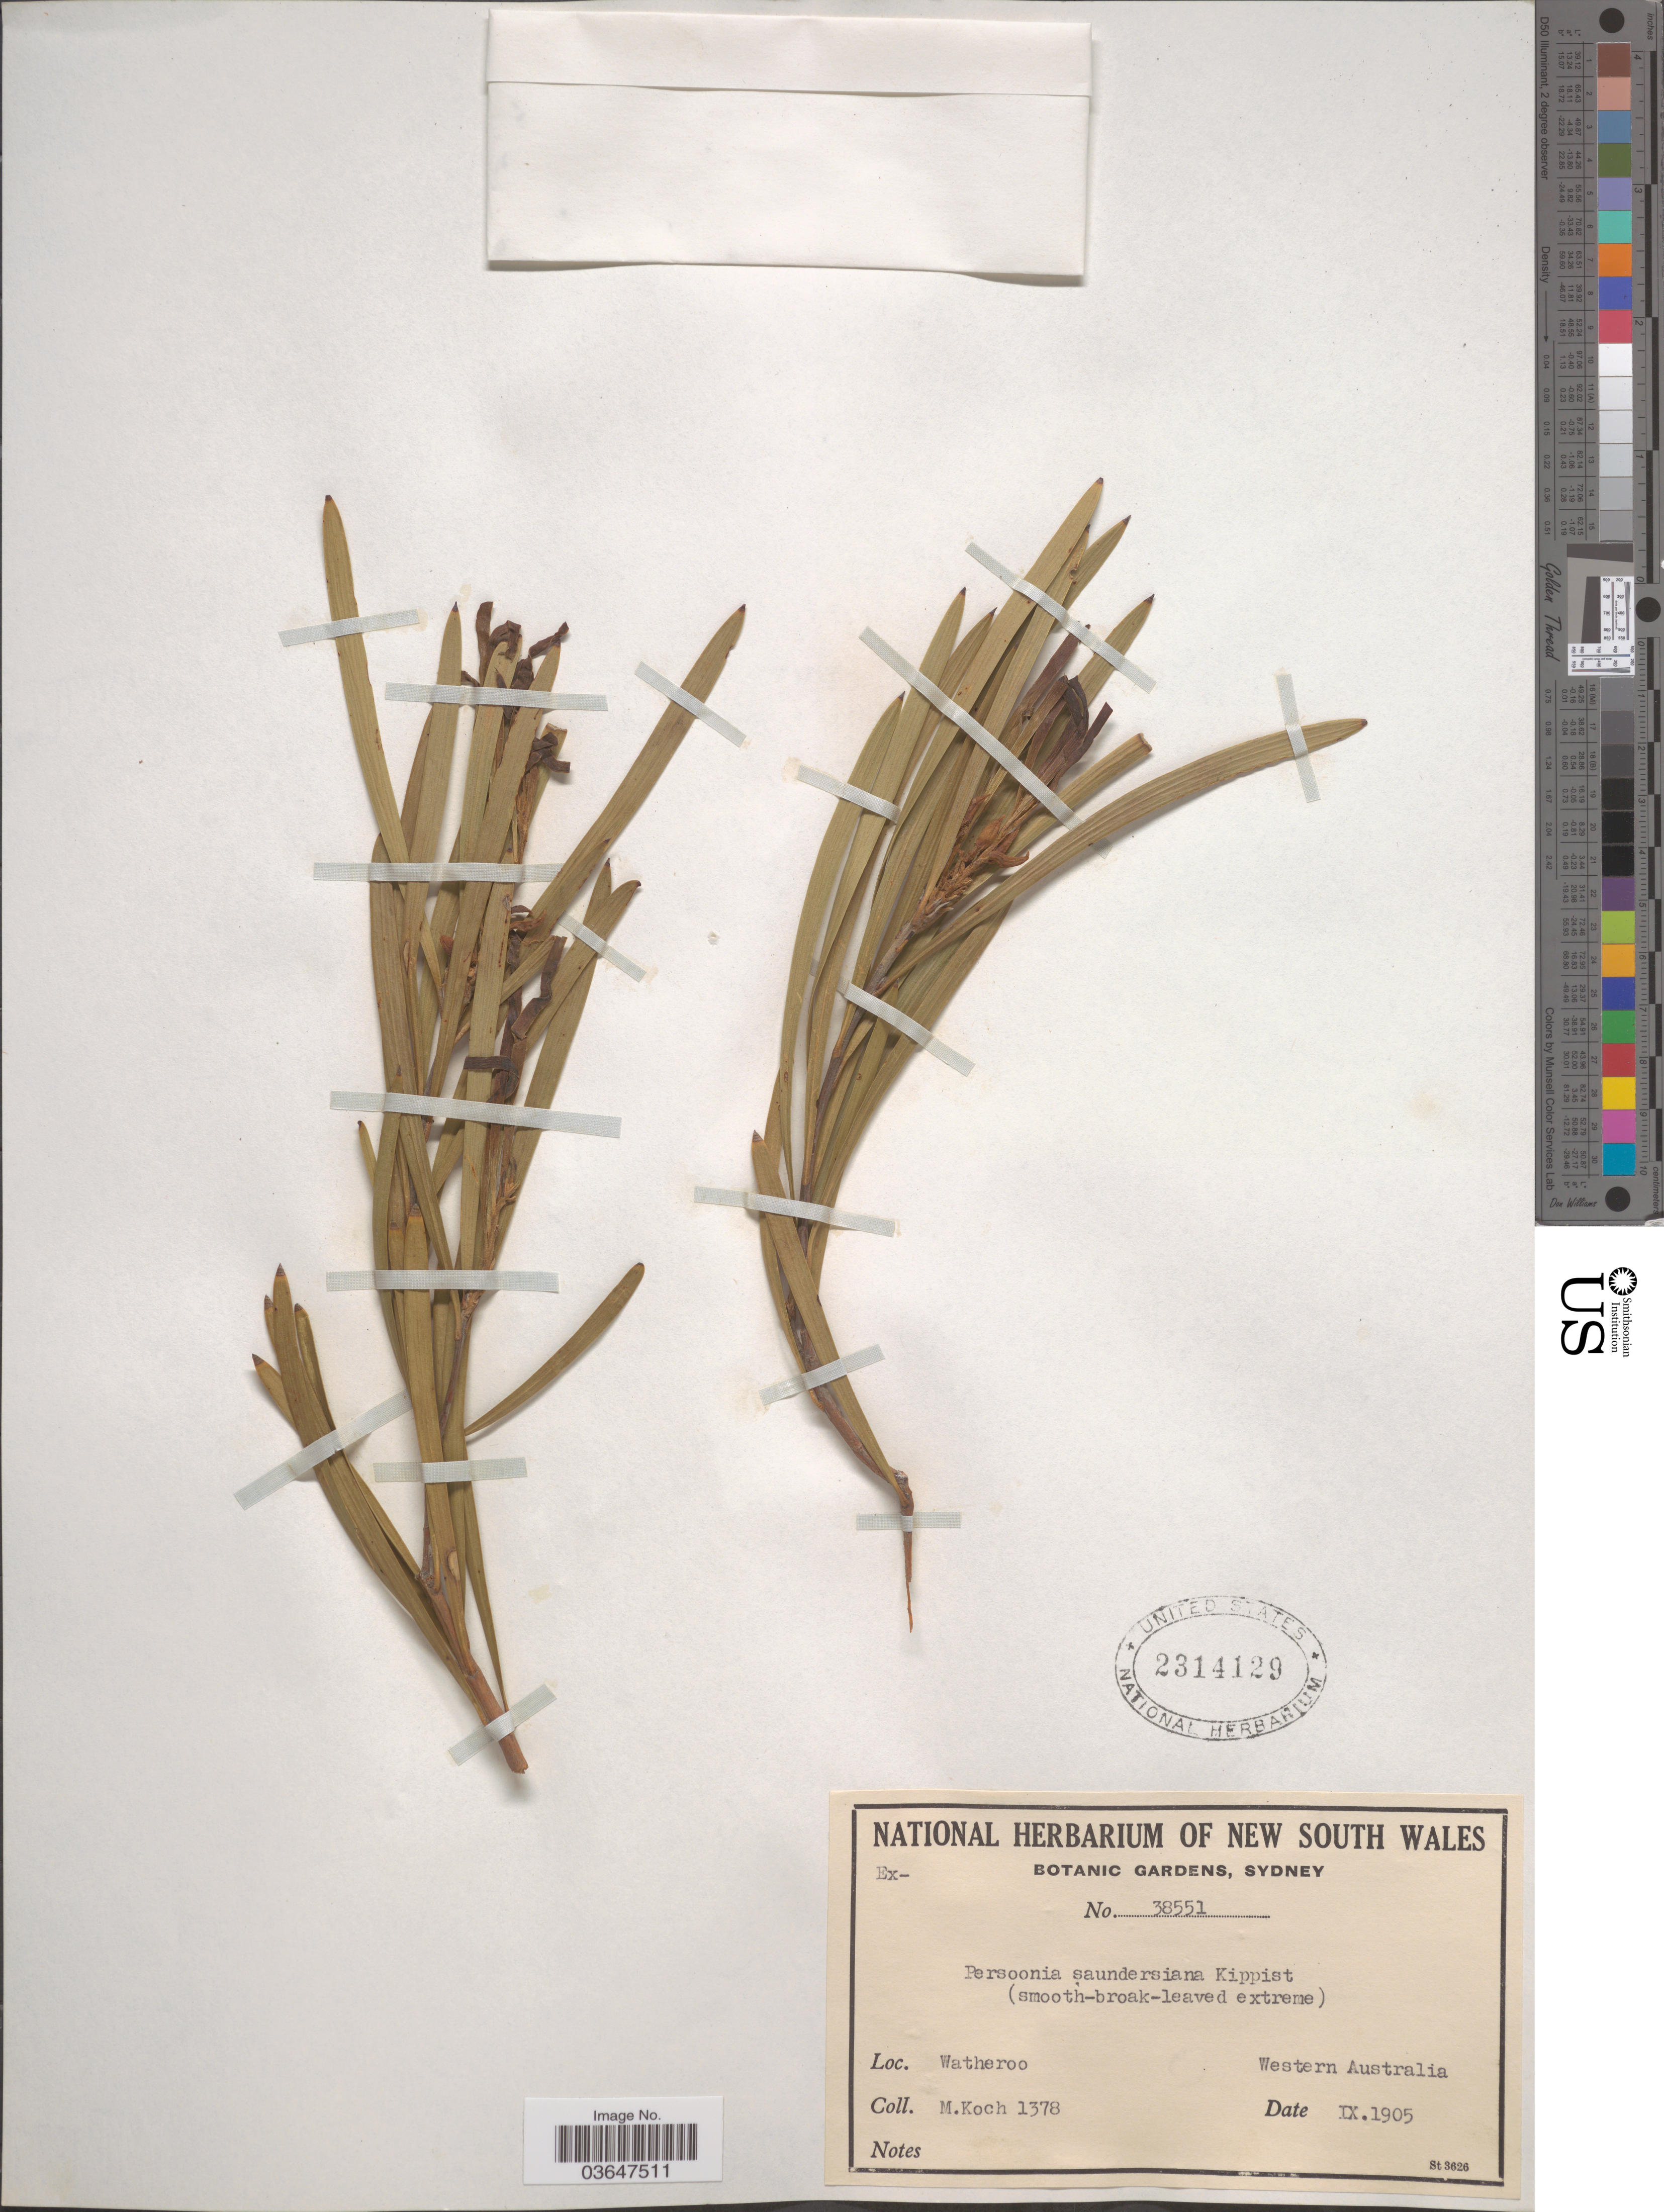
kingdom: Plantae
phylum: Tracheophyta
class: Magnoliopsida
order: Proteales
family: Proteaceae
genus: Persoonia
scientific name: Persoonia saundersiana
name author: Kippist ex Meisn.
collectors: M. Koch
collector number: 1378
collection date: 1905-09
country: Australia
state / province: Western Australia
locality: Watheroo.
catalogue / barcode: US 2314129